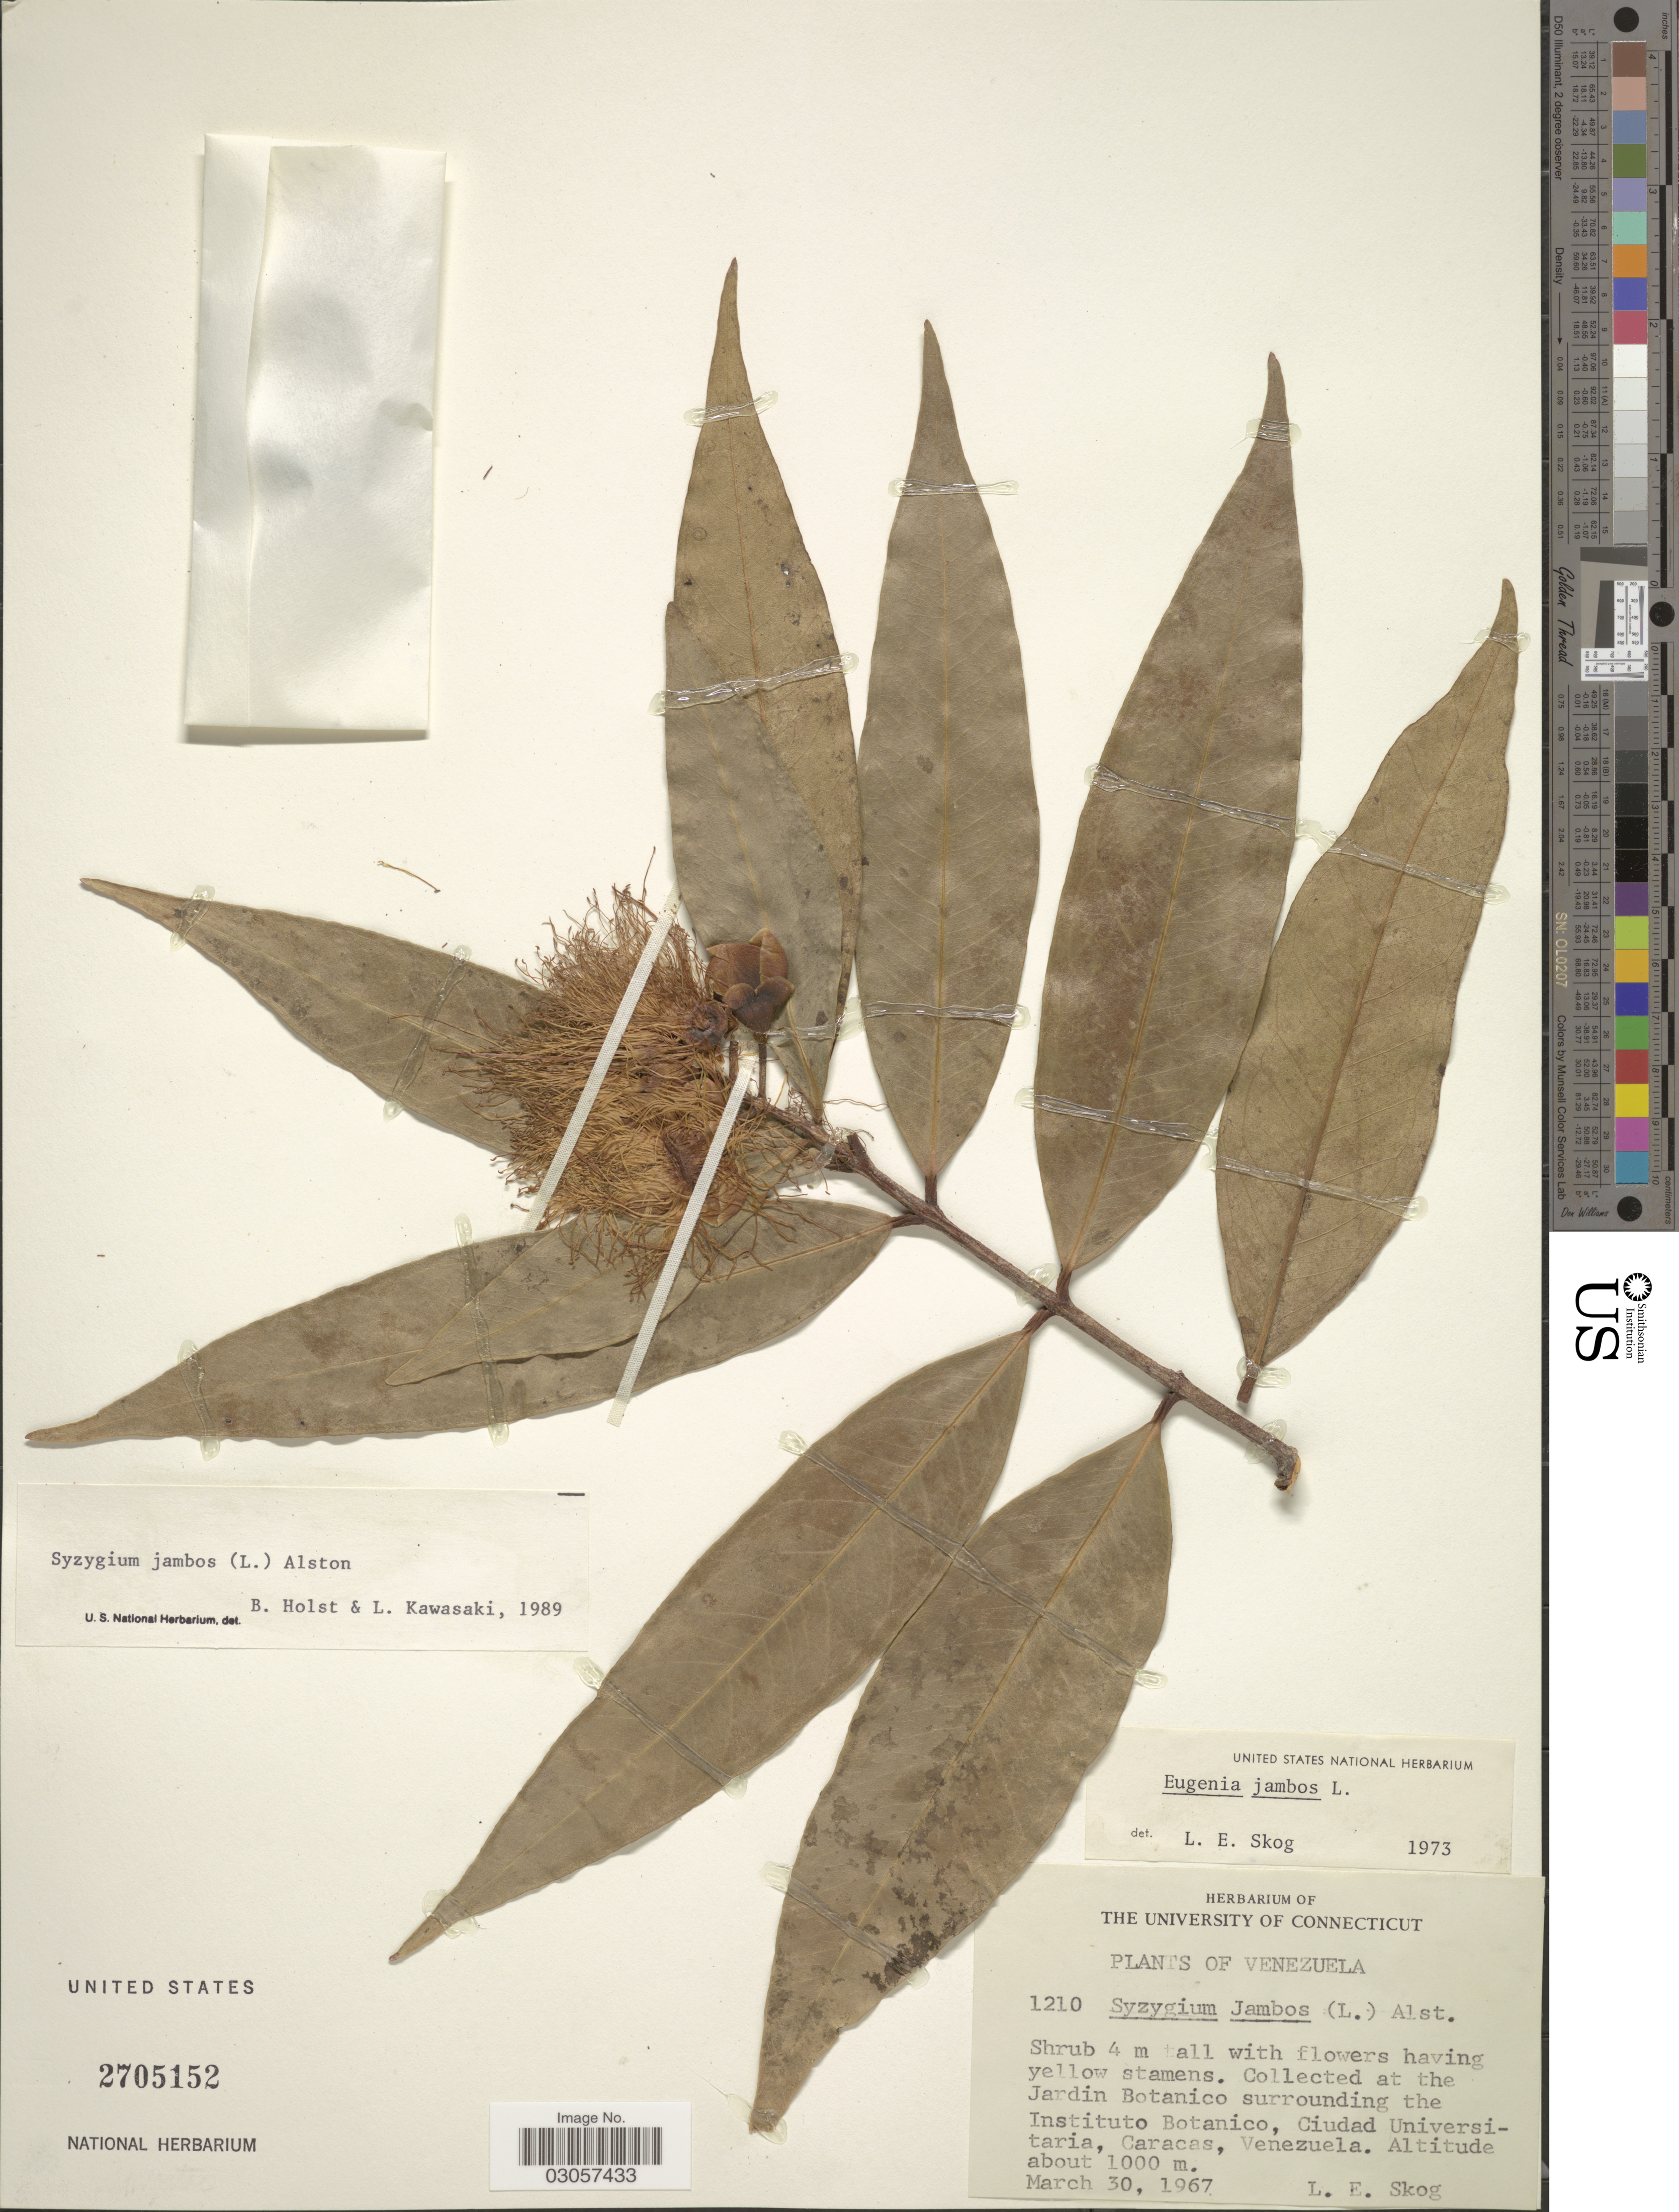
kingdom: Plantae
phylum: Tracheophyta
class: Magnoliopsida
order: Myrtales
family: Myrtaceae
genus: Syzygium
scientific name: Syzygium jambos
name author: (L.) Alston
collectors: L. E. Skog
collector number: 1210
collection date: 1967-03-30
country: Venezuela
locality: Jardin Botanico surrounding the Instituto Botanico, Ciudad Universitaria, Caracas.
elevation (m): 1000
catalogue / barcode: US 2705152